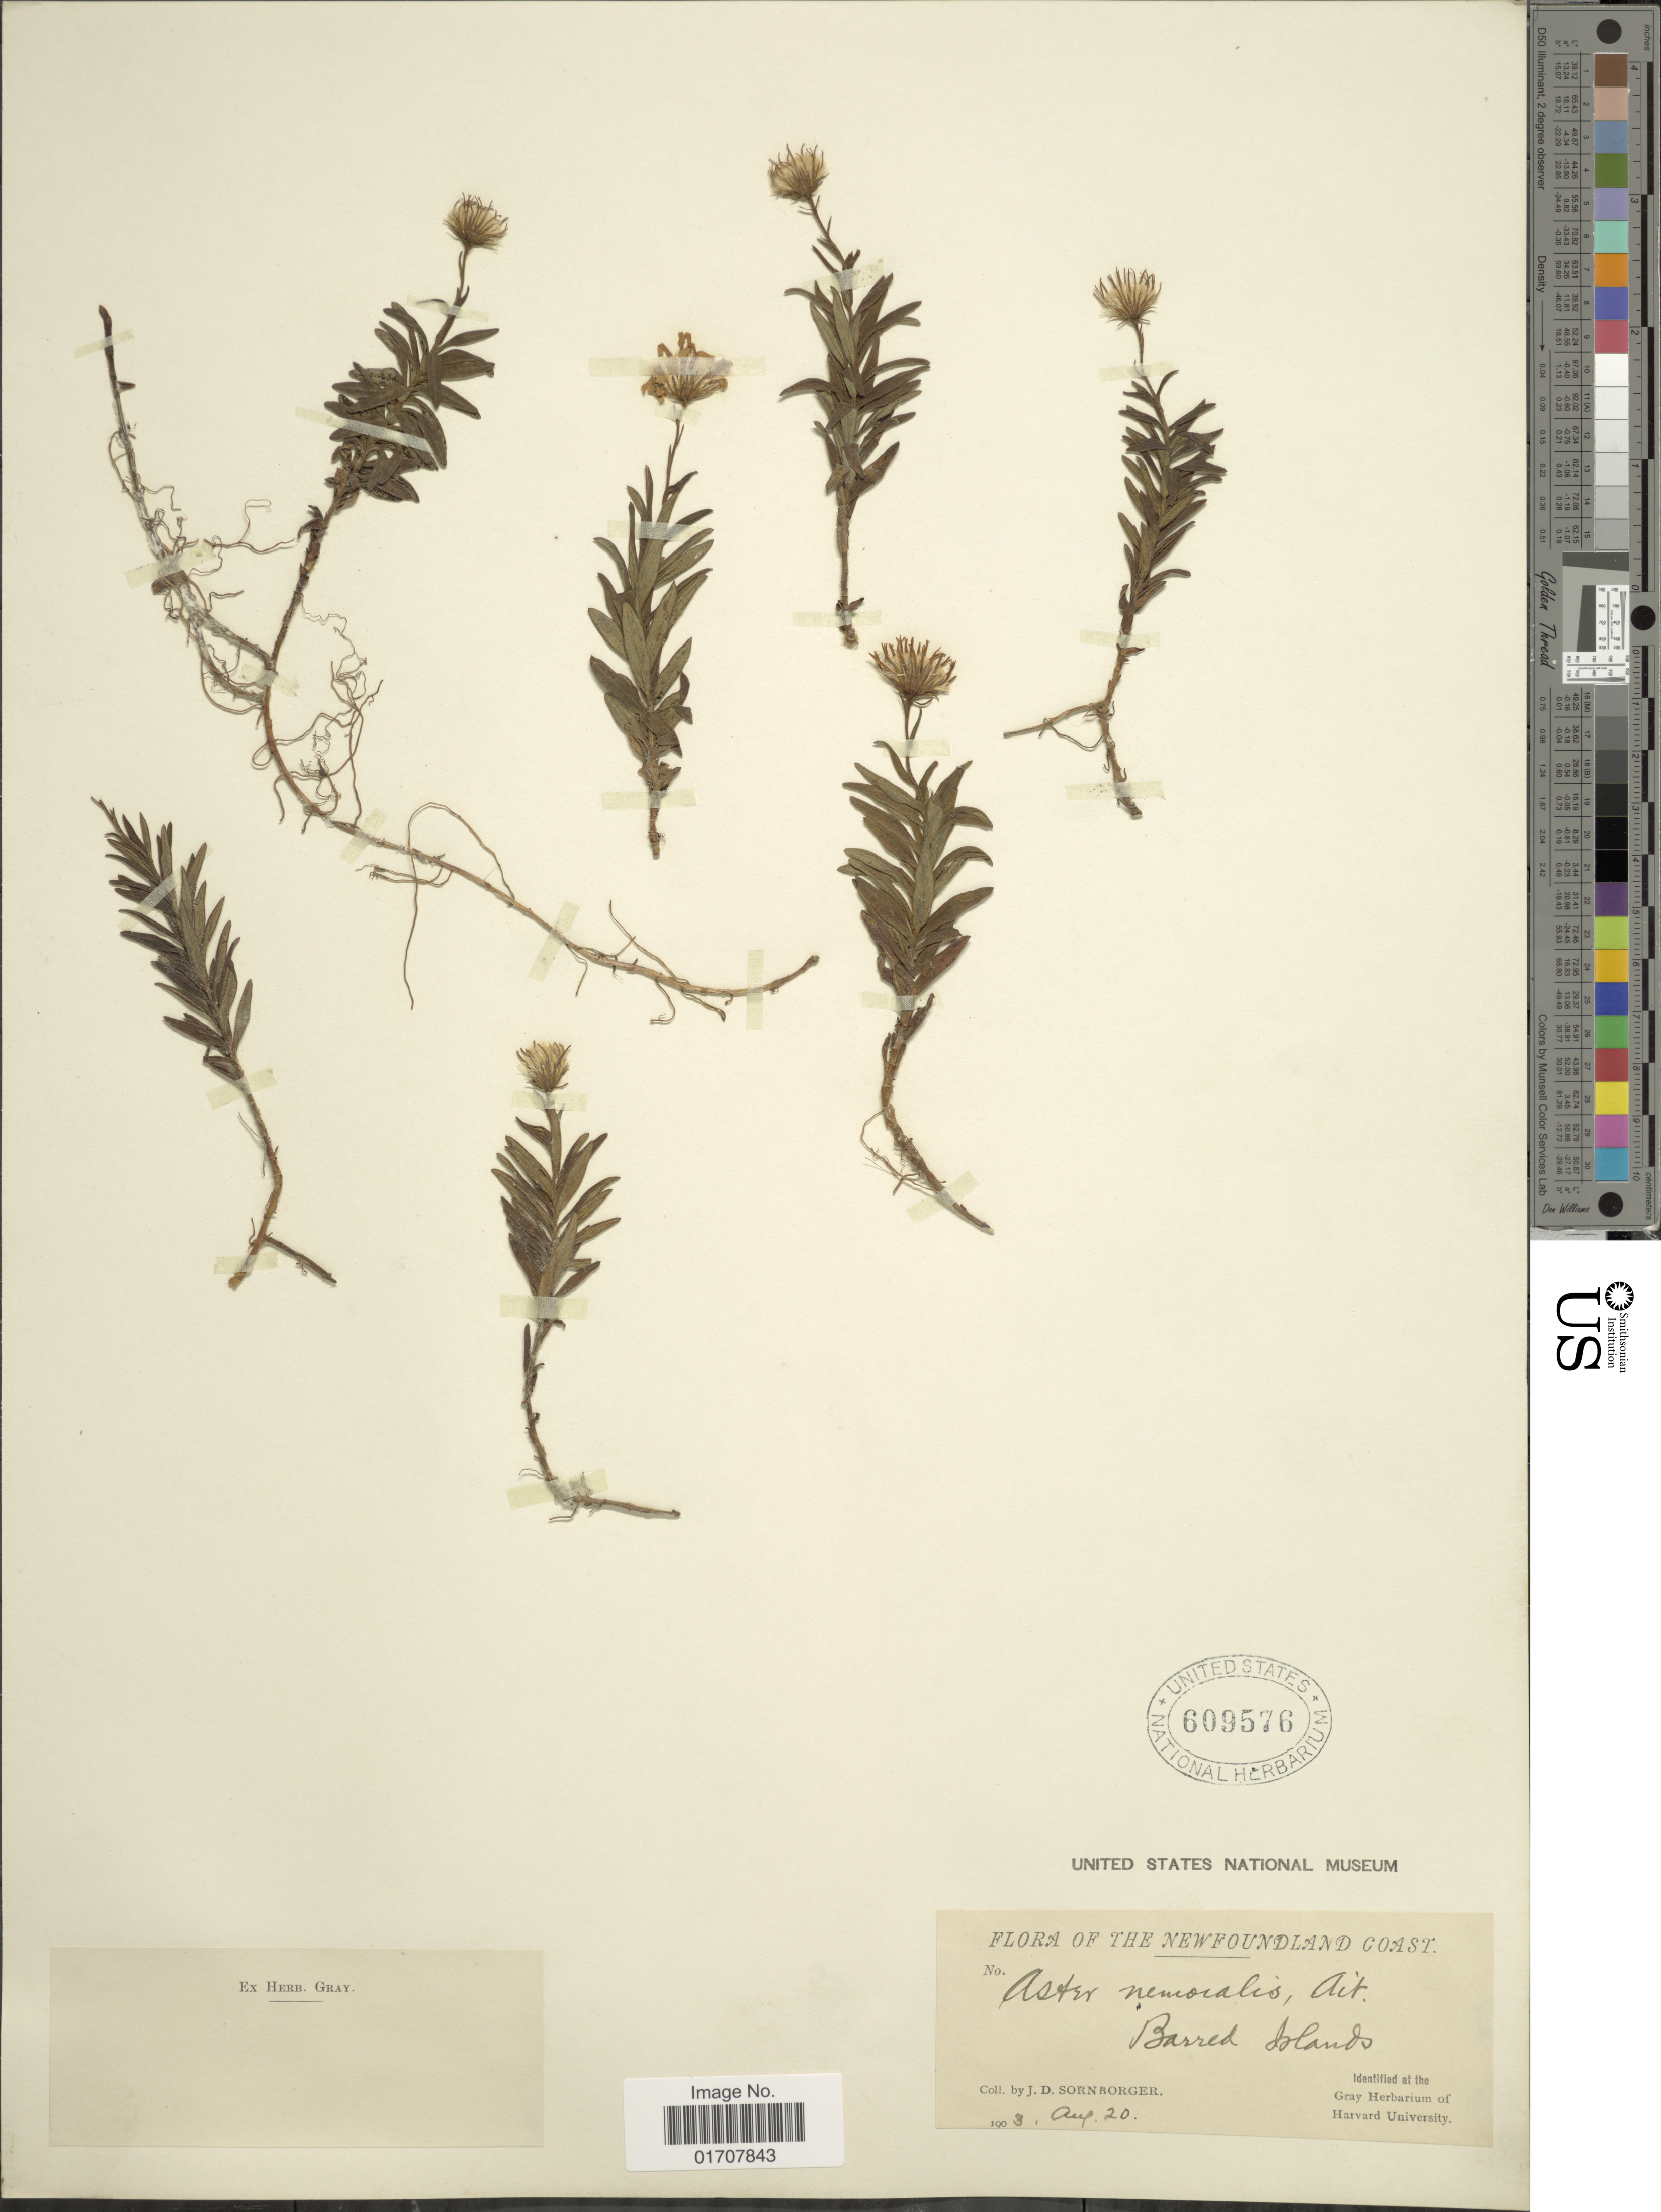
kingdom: Plantae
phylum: Tracheophyta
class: Magnoliopsida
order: Asterales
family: Asteraceae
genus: Oclemena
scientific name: Oclemena nemoralis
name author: (Aiton) Greene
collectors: J. Sornborger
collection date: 1903-08-20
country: Canada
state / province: Newfoundland and Labrador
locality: Newfoundland Coast, Barred Island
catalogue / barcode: US 609576